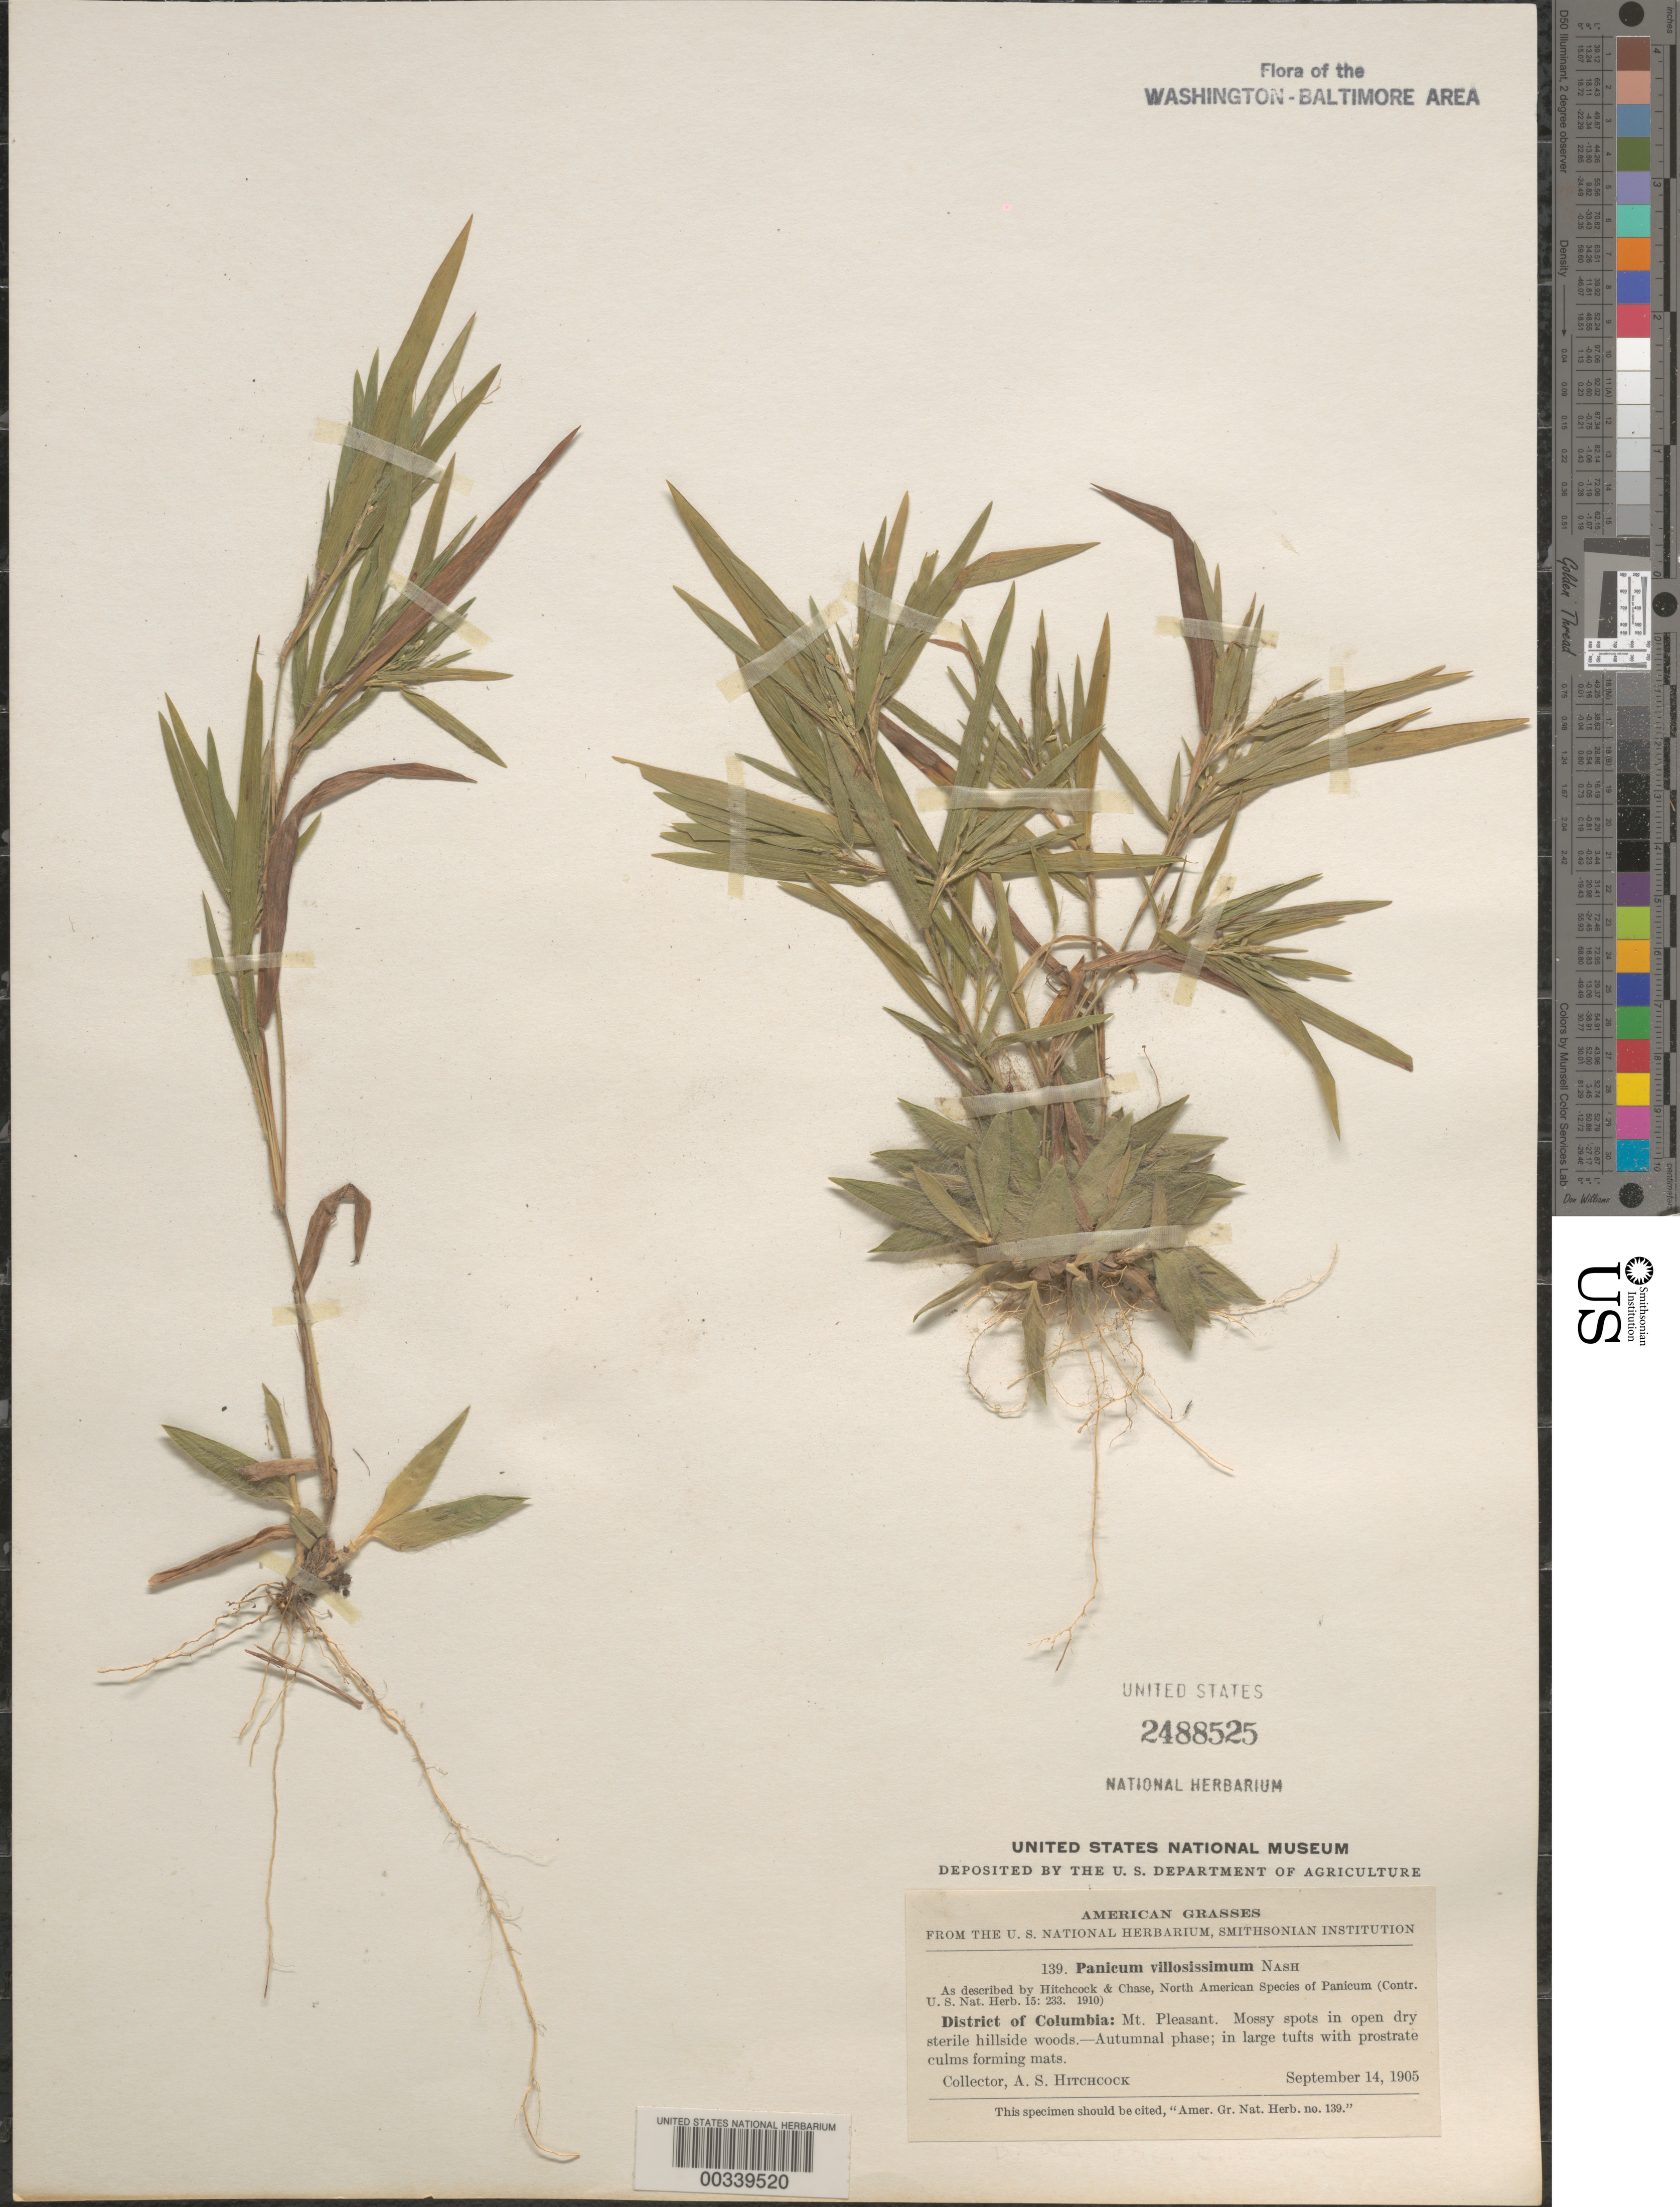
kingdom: Plantae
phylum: Tracheophyta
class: Liliopsida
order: Poales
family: Poaceae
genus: Dichanthelium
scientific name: Dichanthelium ovale subsp. villosissimum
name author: (Nash) Freckmann & Lelong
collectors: A. S. Hitchcock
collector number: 139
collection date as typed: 14 Sep 1905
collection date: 1905-09-14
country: United States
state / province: District of Columbia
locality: Mount Pleasant Rock Creek Park and Vicinity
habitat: Mossy spots in open dry sterile hillside woods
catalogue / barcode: US 2488525